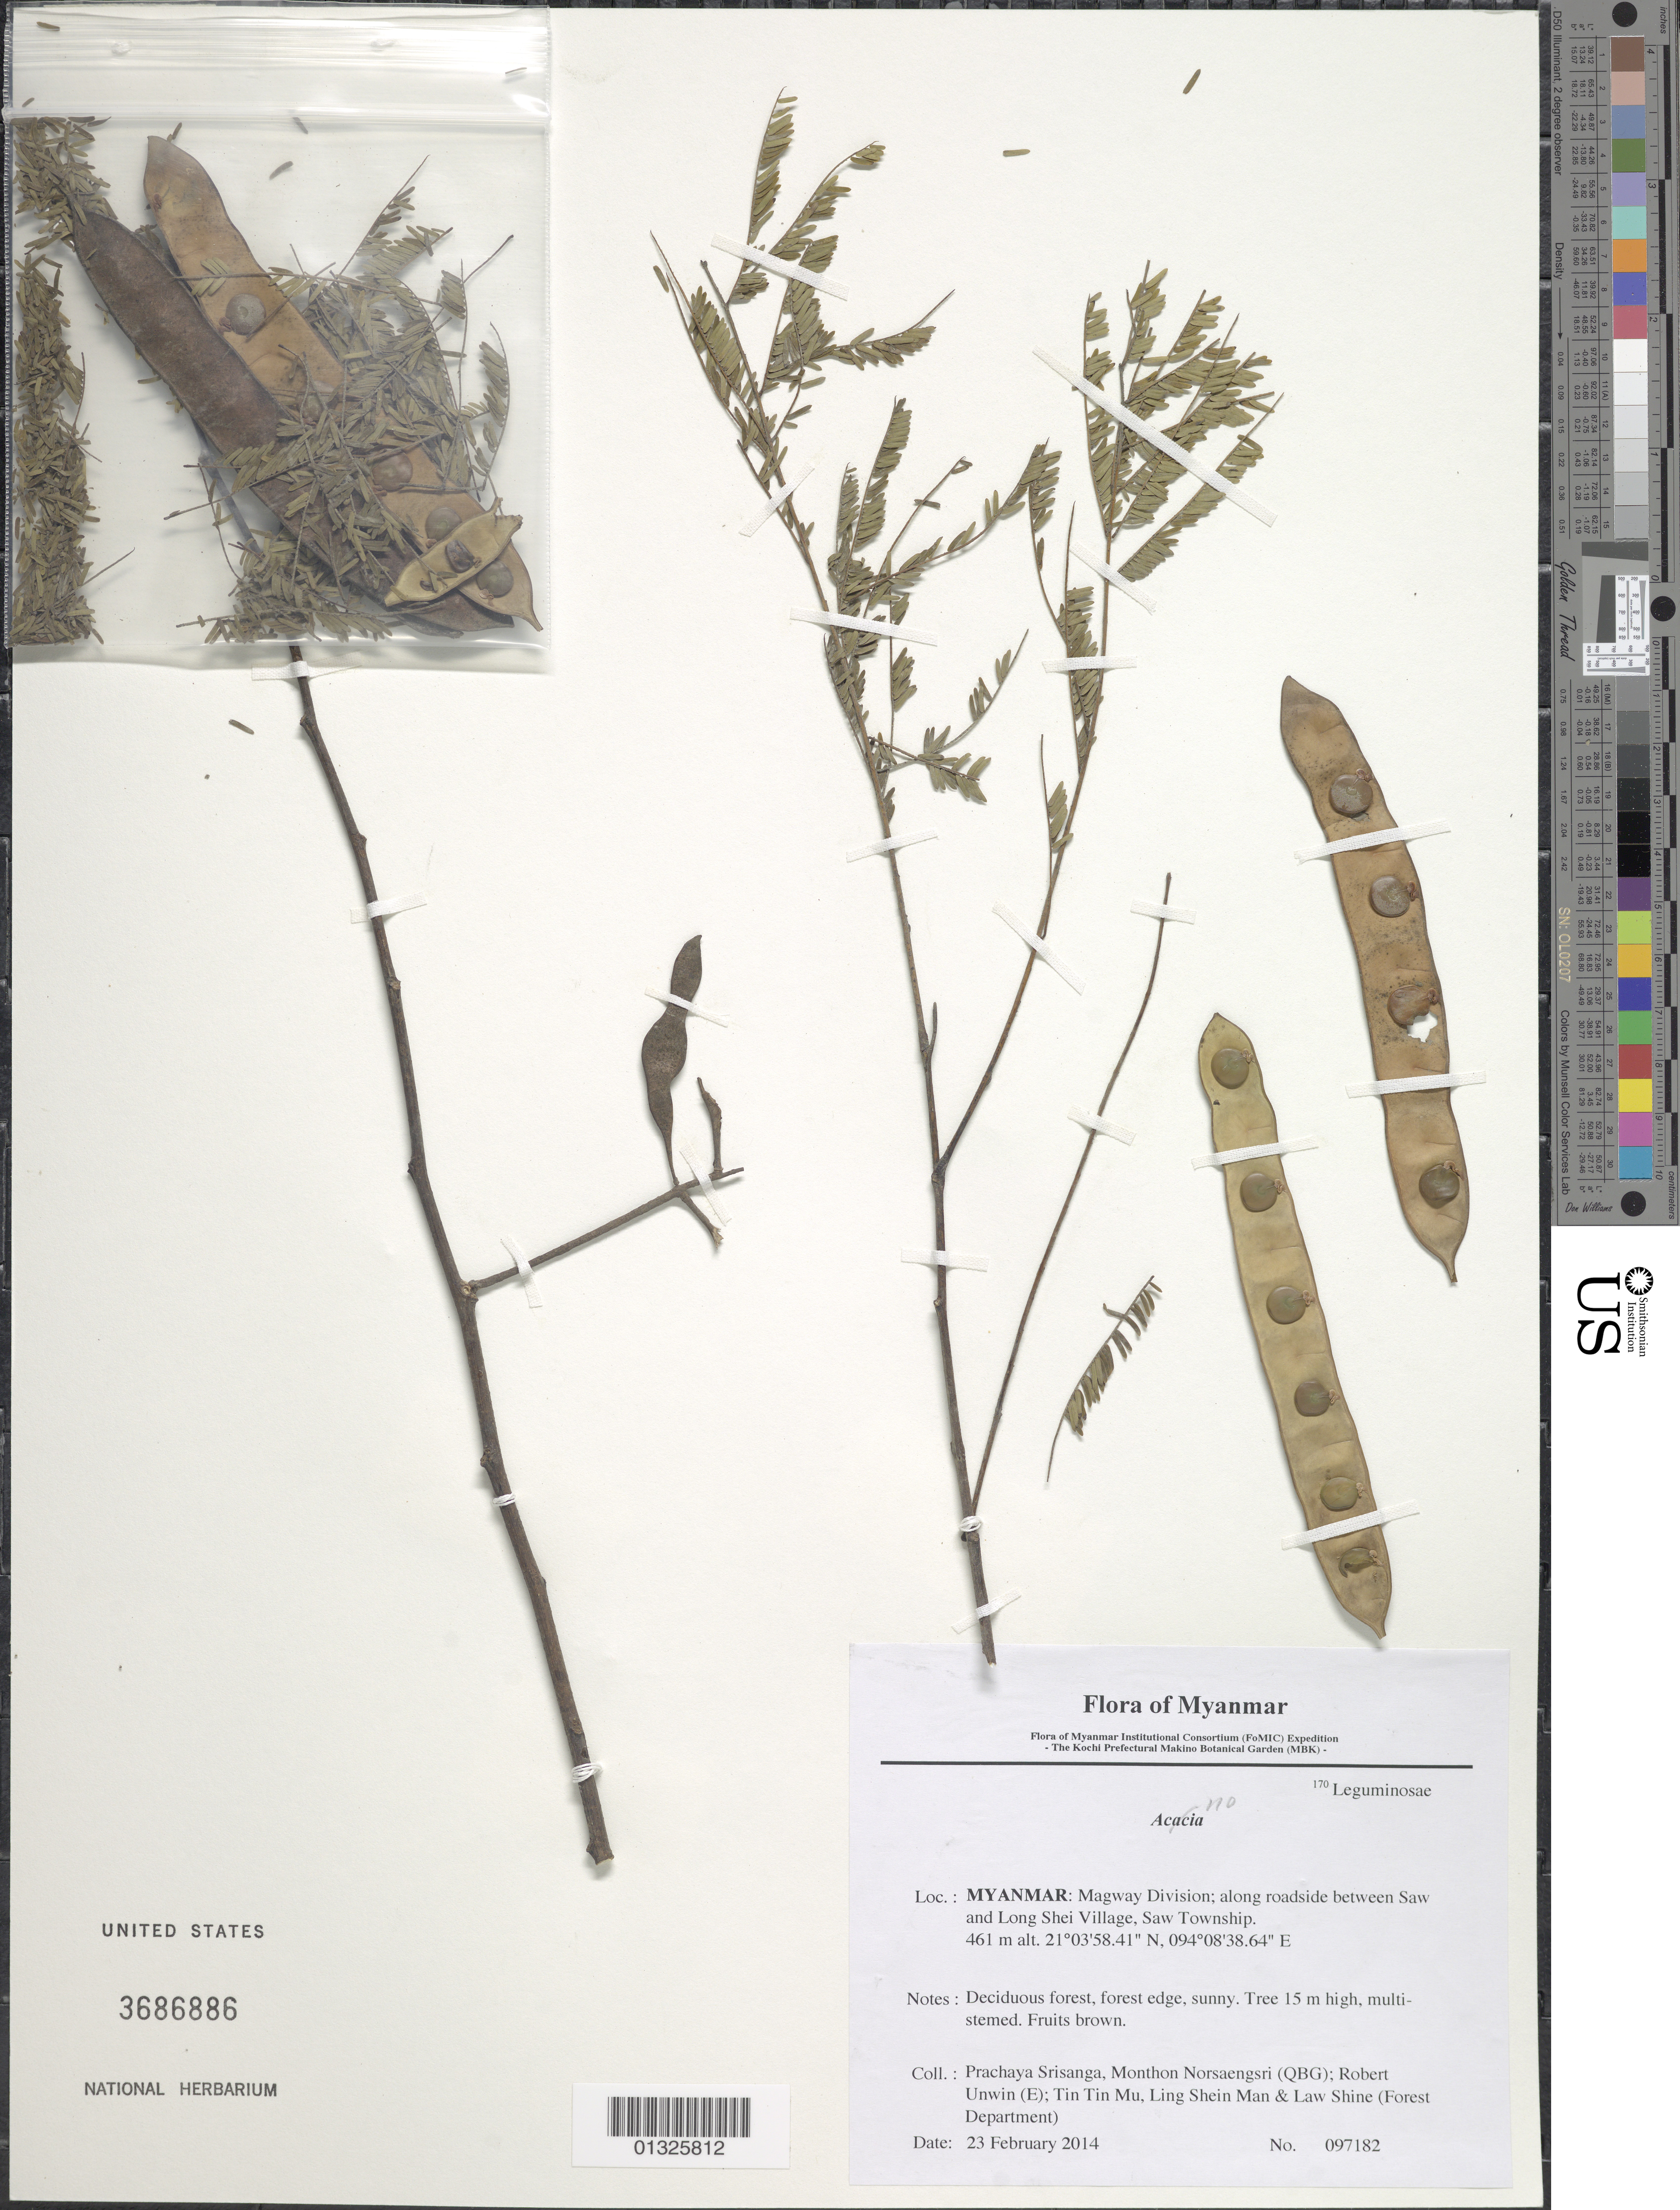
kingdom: Plantae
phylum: Tracheophyta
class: Magnoliopsida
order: Fabales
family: Fabaceae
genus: Acacia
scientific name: Acacia sp.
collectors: P. Srisanga, M. Norsaengsri, R. Unwin, Tin Tin Mu, Ling Shein Man & L. Shine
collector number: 97182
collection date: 2014-02-23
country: Myanmar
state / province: Chin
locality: Along roadside between Saw and Long Shei Village, Saw Township.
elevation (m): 461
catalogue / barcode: US 3686886